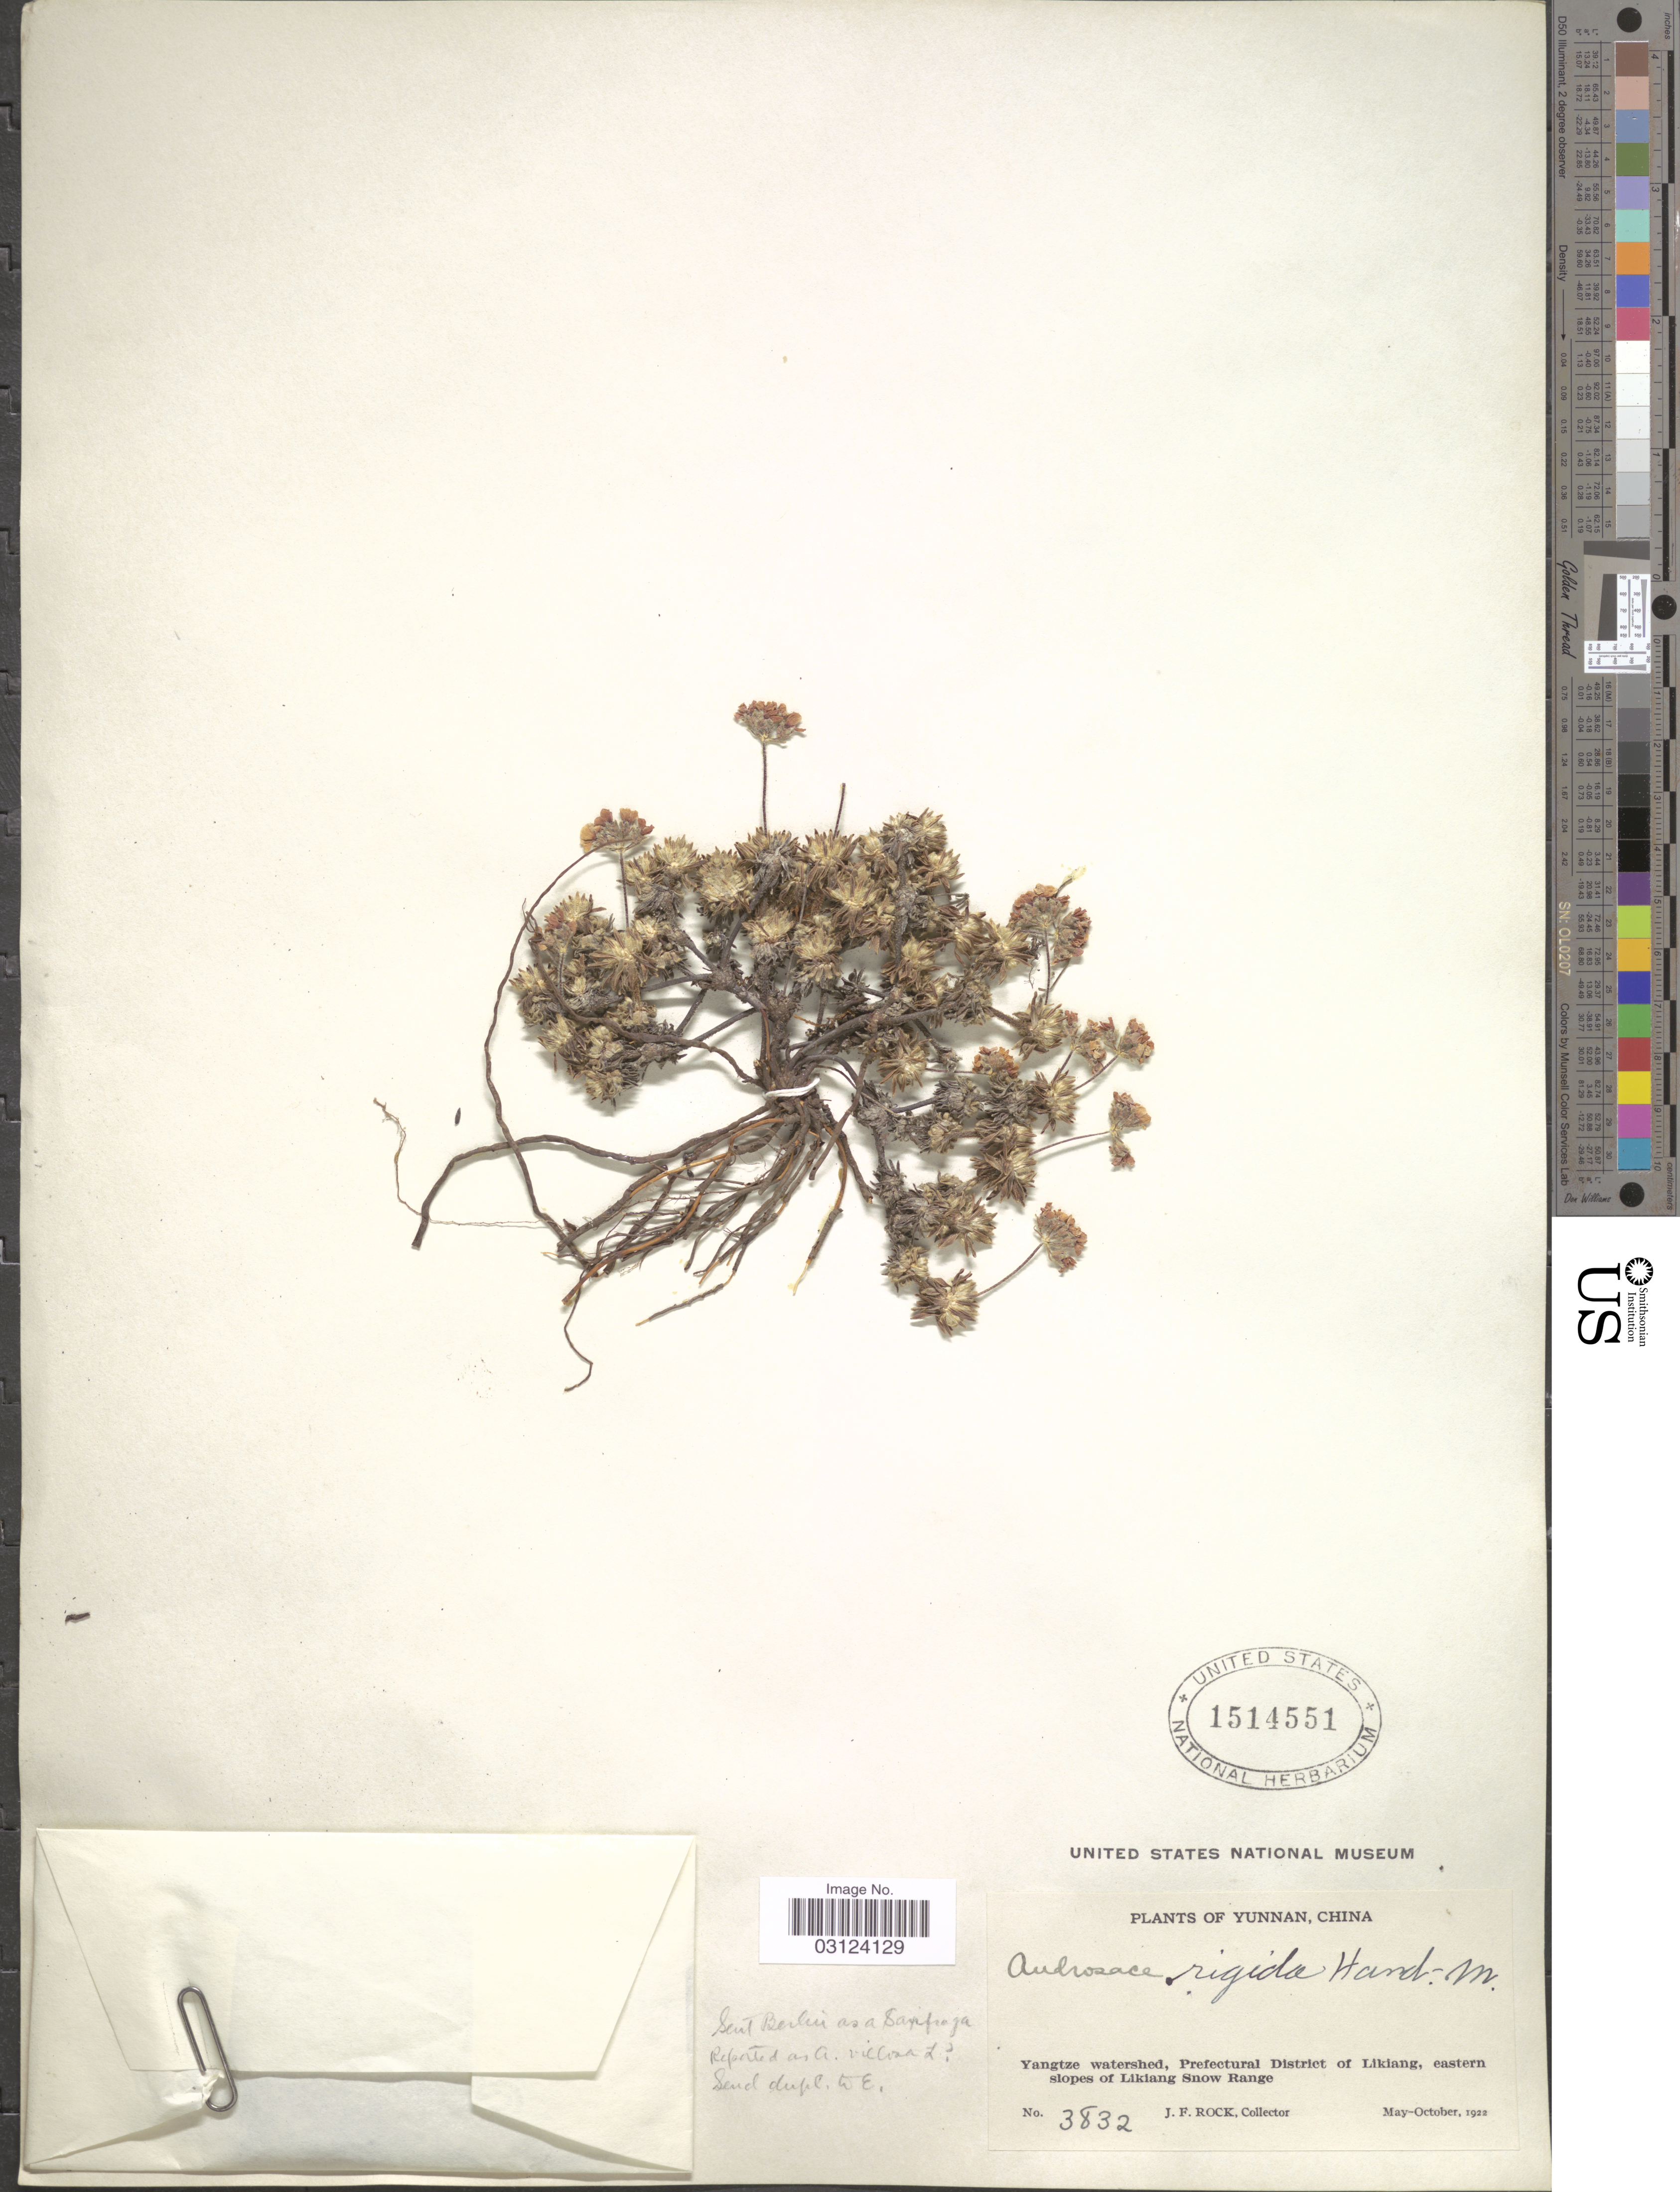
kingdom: Plantae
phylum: Tracheophyta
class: Magnoliopsida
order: Ericales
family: Primulaceae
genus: Androsace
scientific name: Androsace rigida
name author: Hand.-Mazz.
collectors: J. Rock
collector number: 3832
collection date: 1922-05/1922-10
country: China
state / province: Yunnan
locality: Yangtze watershed, Prefectural District of Likiang, eastern slopes of Likiang Snow Range.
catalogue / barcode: US 1514551